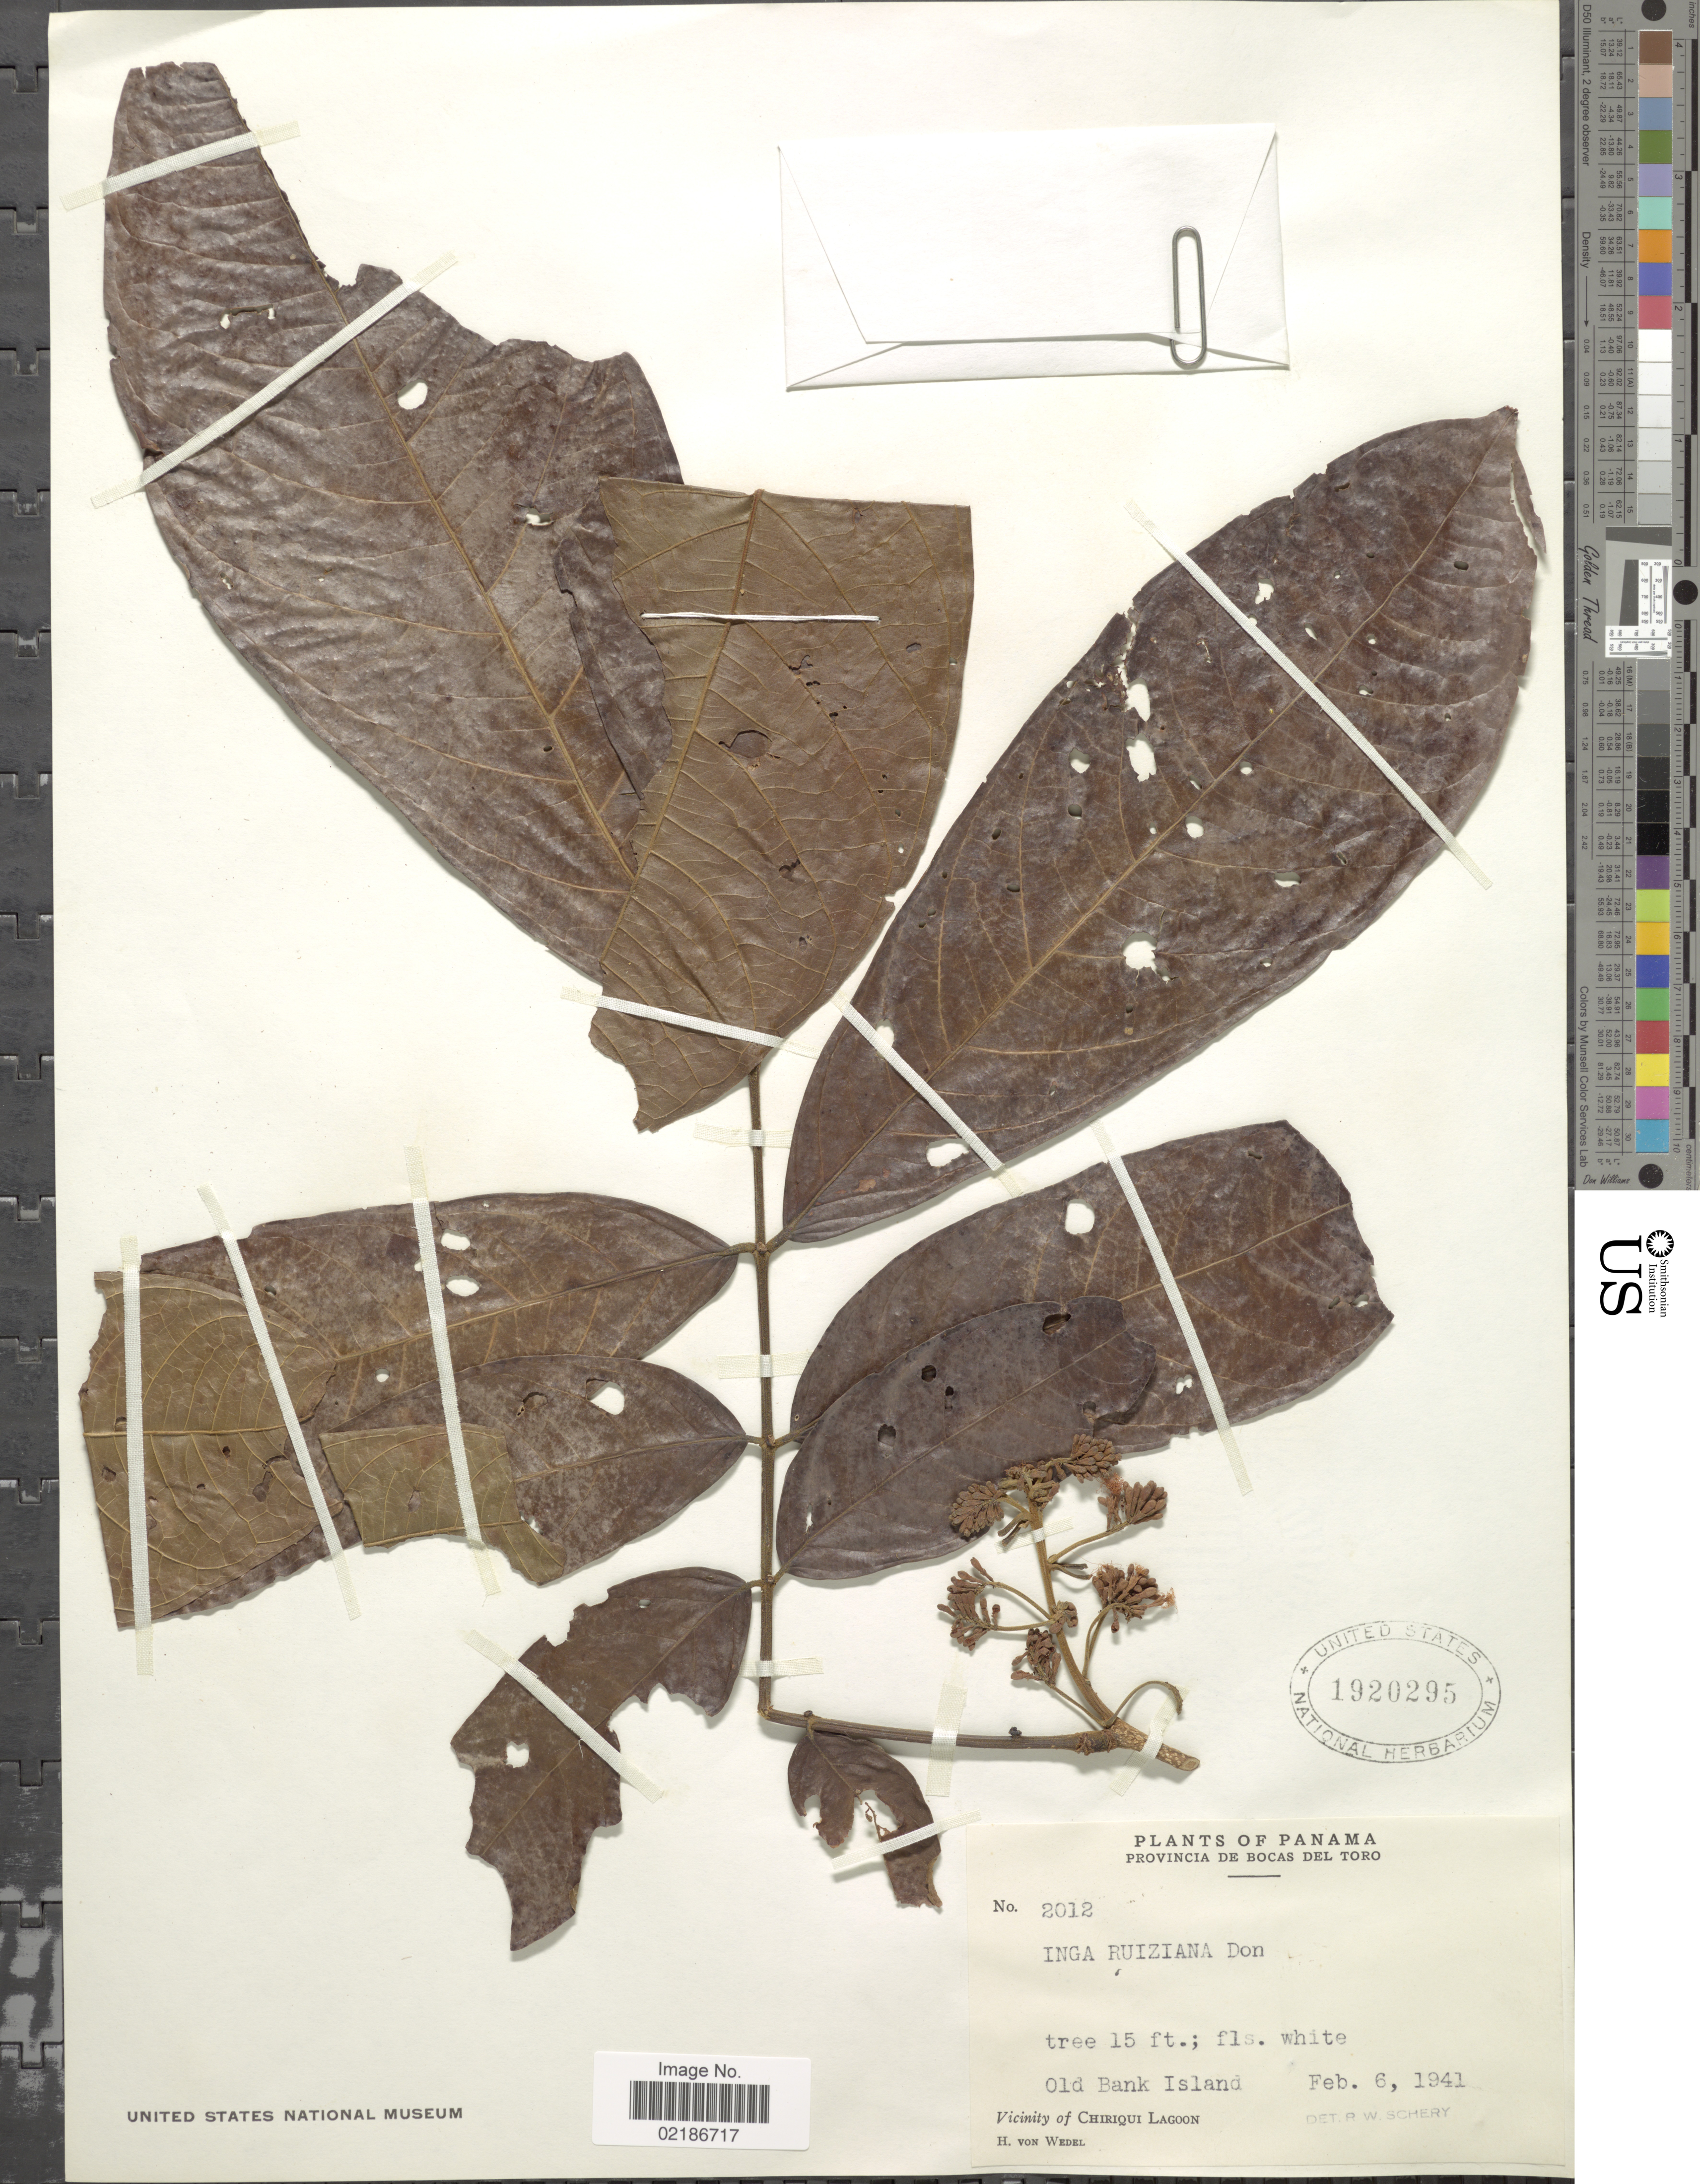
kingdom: Plantae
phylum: Tracheophyta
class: Magnoliopsida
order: Fabales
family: Fabaceae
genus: Inga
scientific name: Inga ruiziana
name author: G. Don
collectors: H. von Wedel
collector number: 2012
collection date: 1941-02-06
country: Panama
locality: Provincia de Bocas del Torro, Old Bank Island, Vicinity of Chiriqui Lagoon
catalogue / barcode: US 1920295